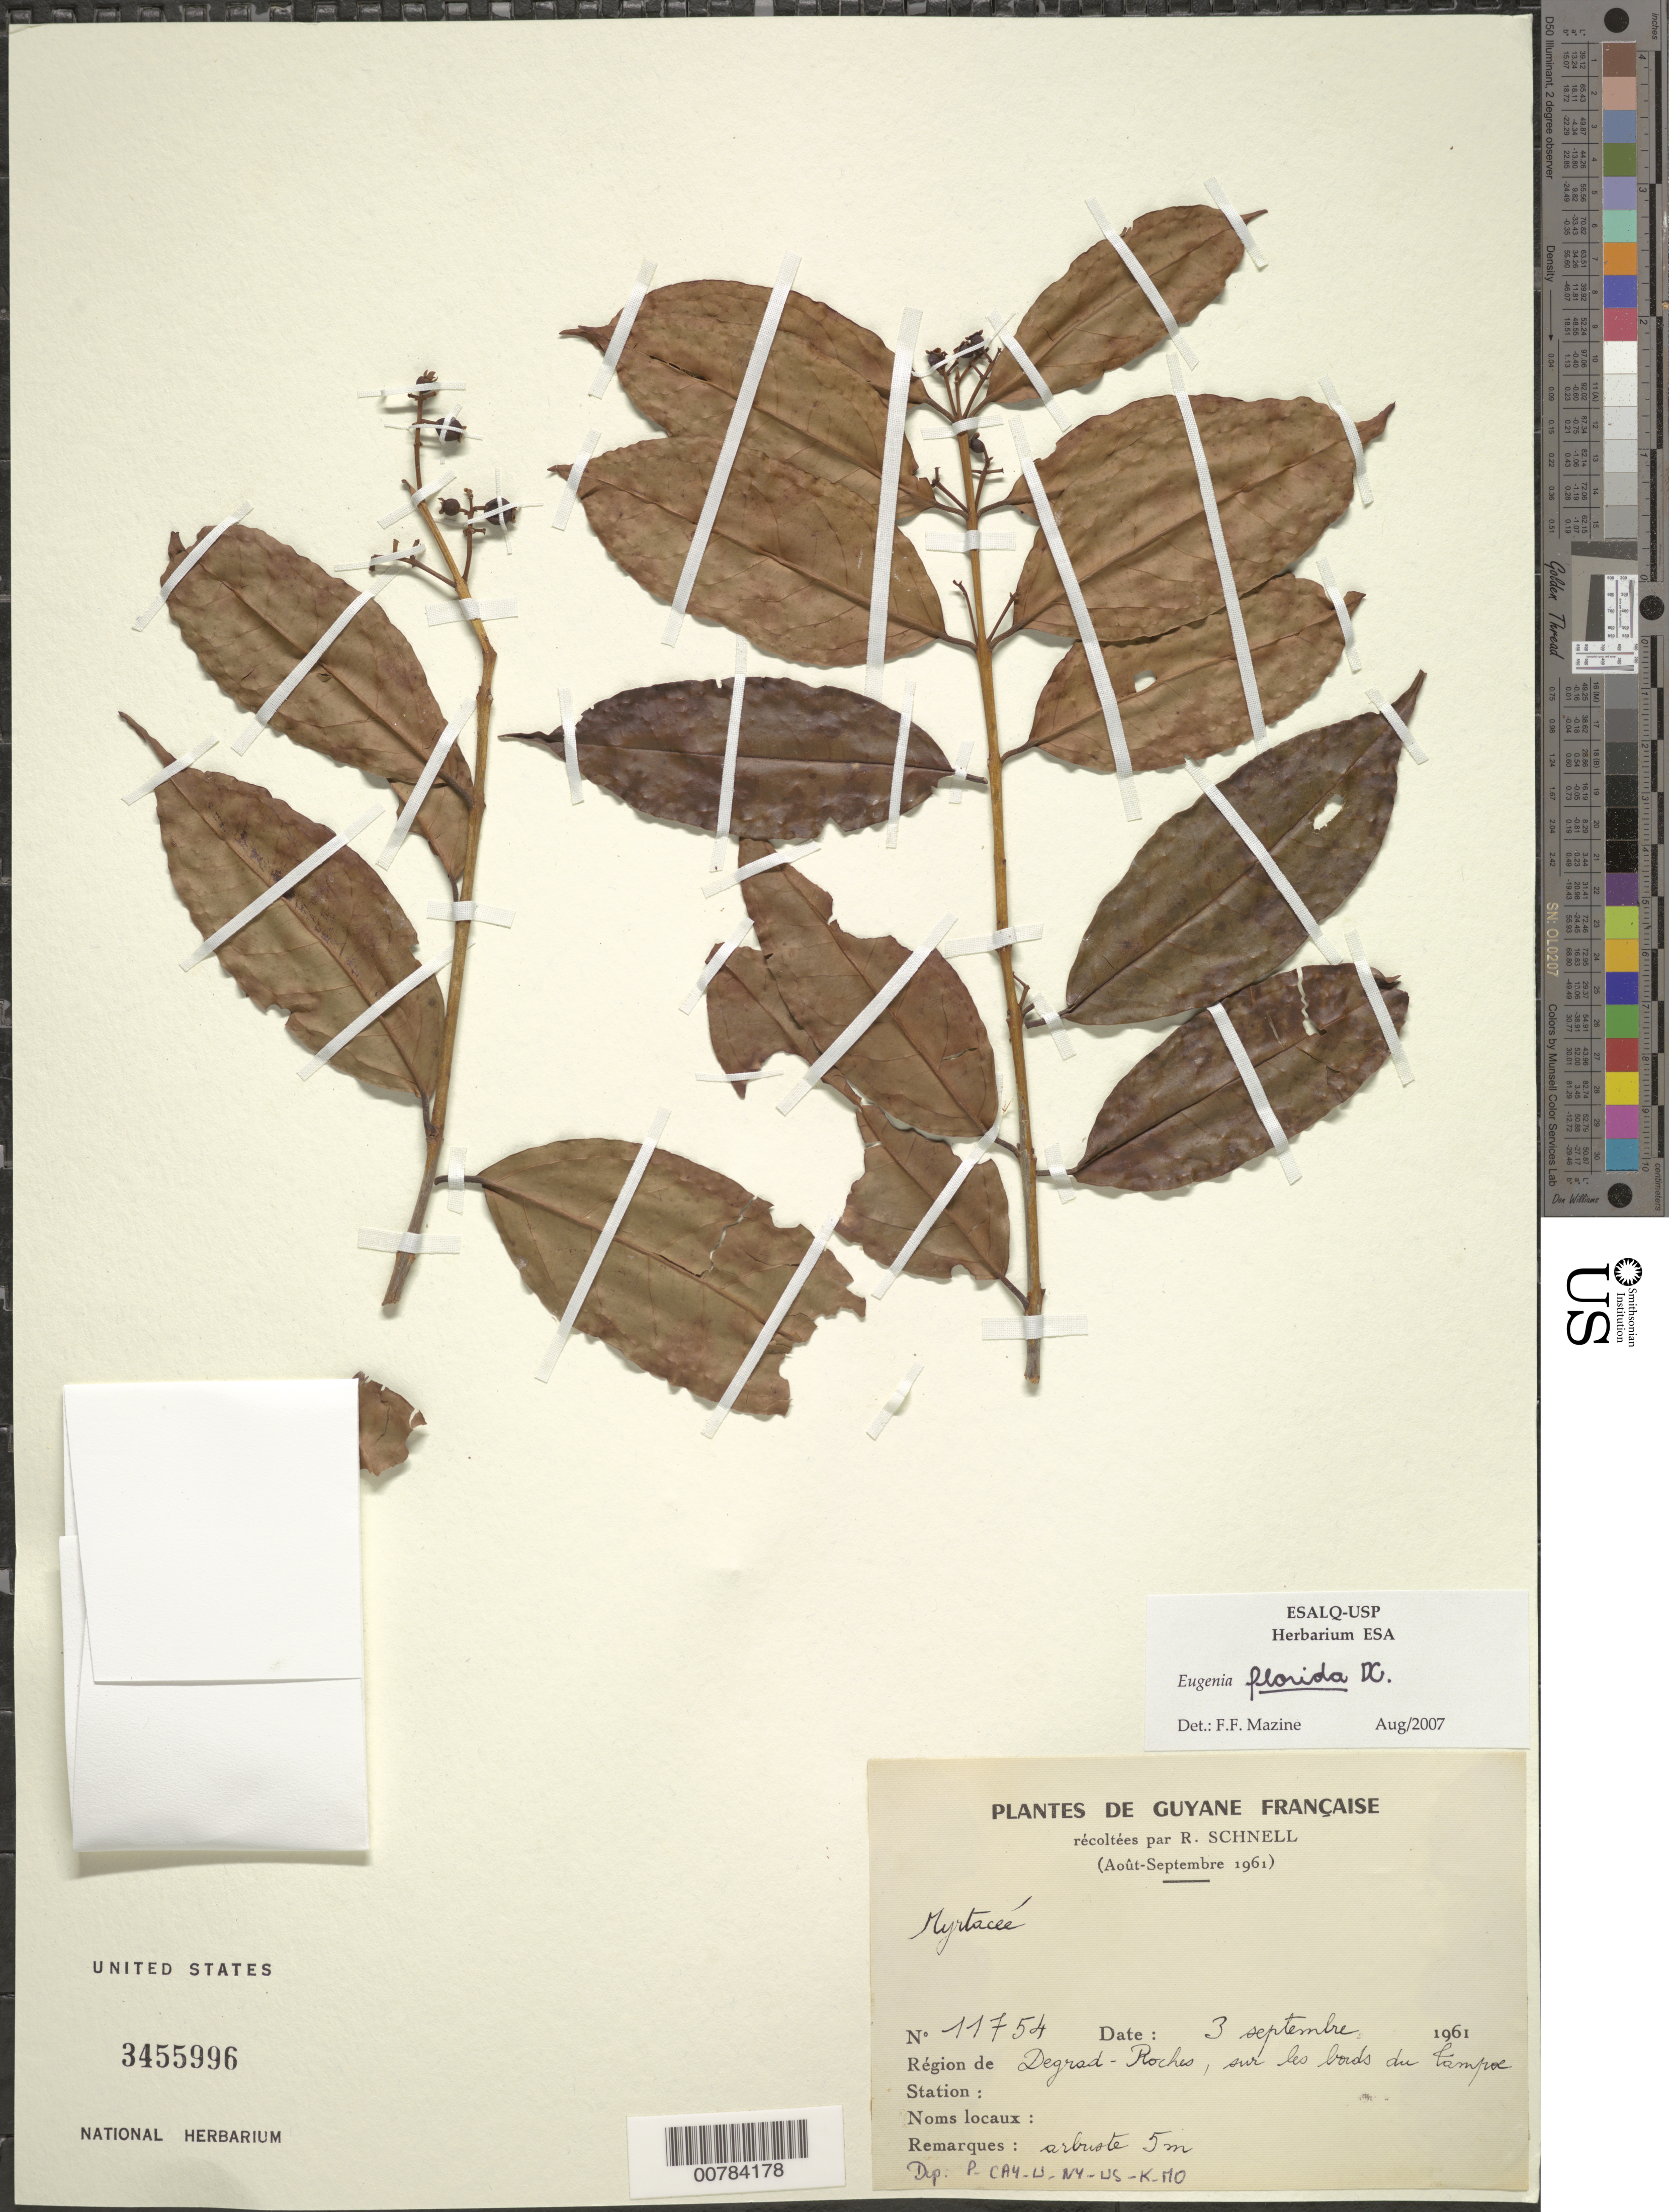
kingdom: Plantae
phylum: Tracheophyta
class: Magnoliopsida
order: Myrtales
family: Myrtaceae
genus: Eugenia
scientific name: Eugenia florida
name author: DC.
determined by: Mazine, Fiorella F.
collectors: R. A. Schnell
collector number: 11754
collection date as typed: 3-Sep-61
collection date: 1961-09-03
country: French Guiana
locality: Degrad-Roches; sur les bords du Tampoc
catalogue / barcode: US 3455996